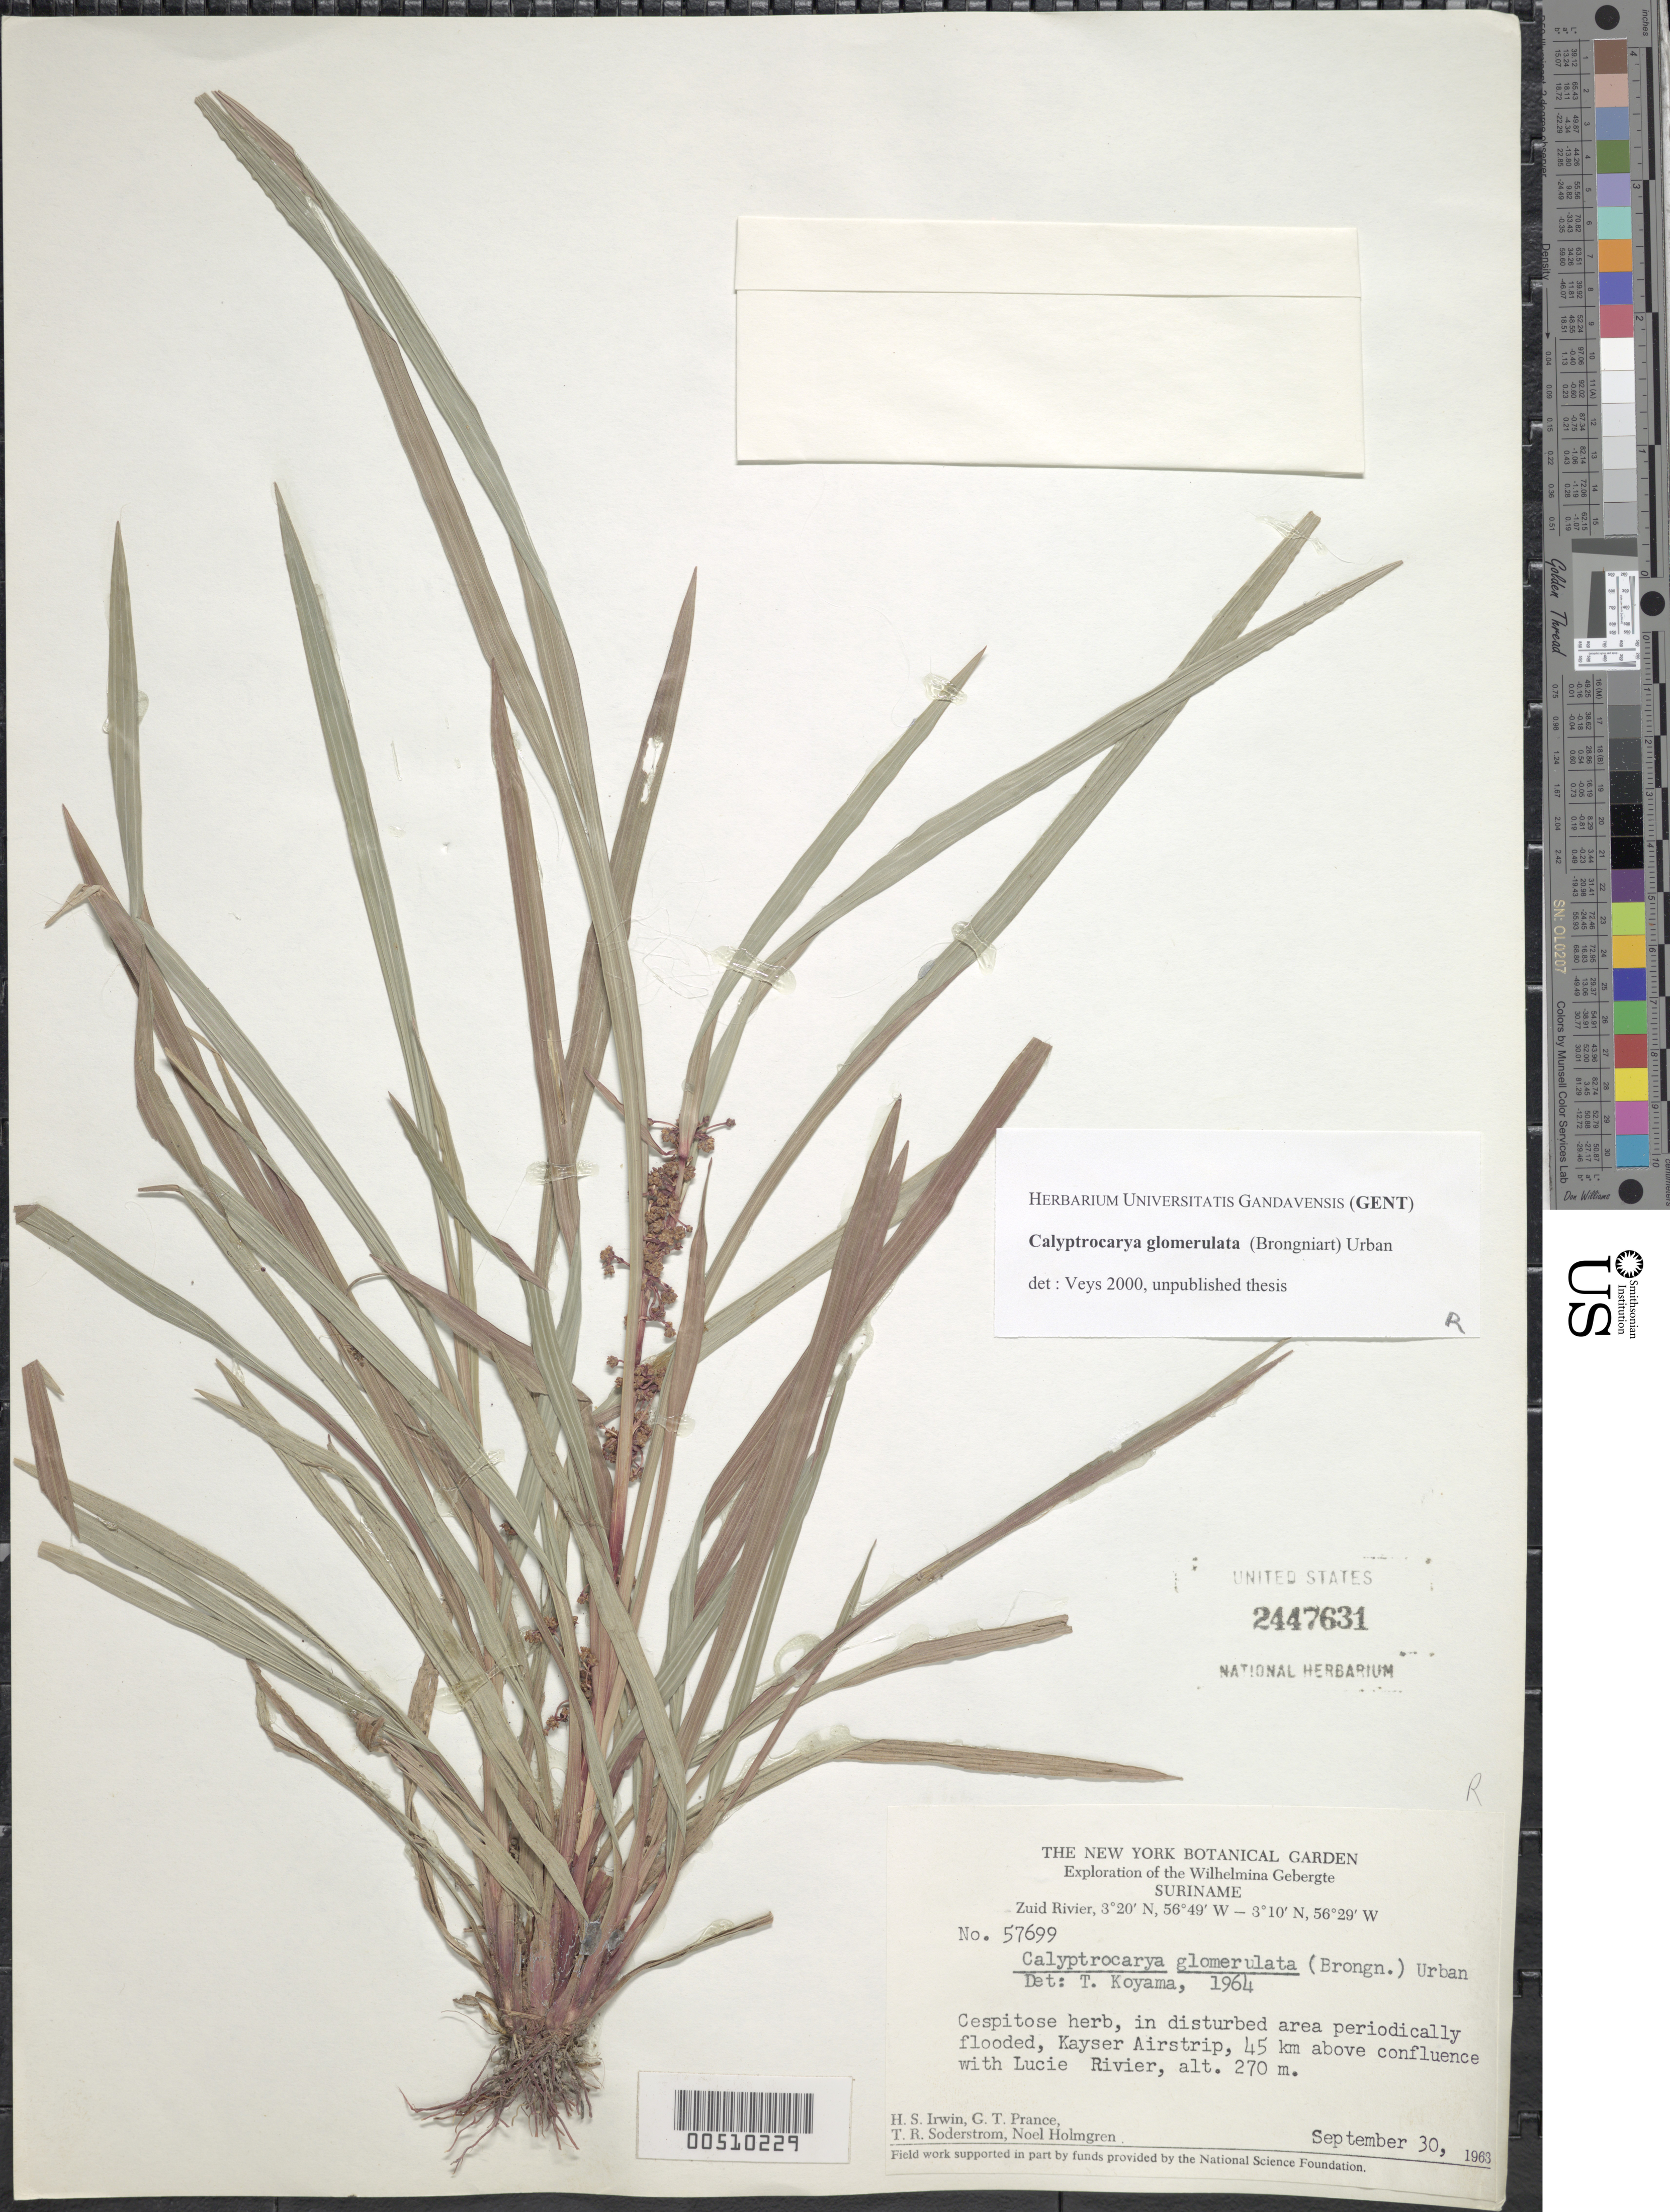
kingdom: Plantae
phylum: Tracheophyta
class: Liliopsida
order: Poales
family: Cyperaceae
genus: Calyptrocarya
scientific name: Calyptrocarya glomerulata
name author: (Brongn.) Urb.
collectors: H. Irwin, G. T. Prance, T. R. Soderstrom & N. H. Holmgren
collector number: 57699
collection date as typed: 30 Sep 1963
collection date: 1963-09-30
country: Suriname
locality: Wilhelmina Gebergte, Zuid River, Kayser Airstrip, 45 km above confluence with Lucie Rivier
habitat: In disturbed area periodically flooded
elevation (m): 270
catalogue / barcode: US 2447631